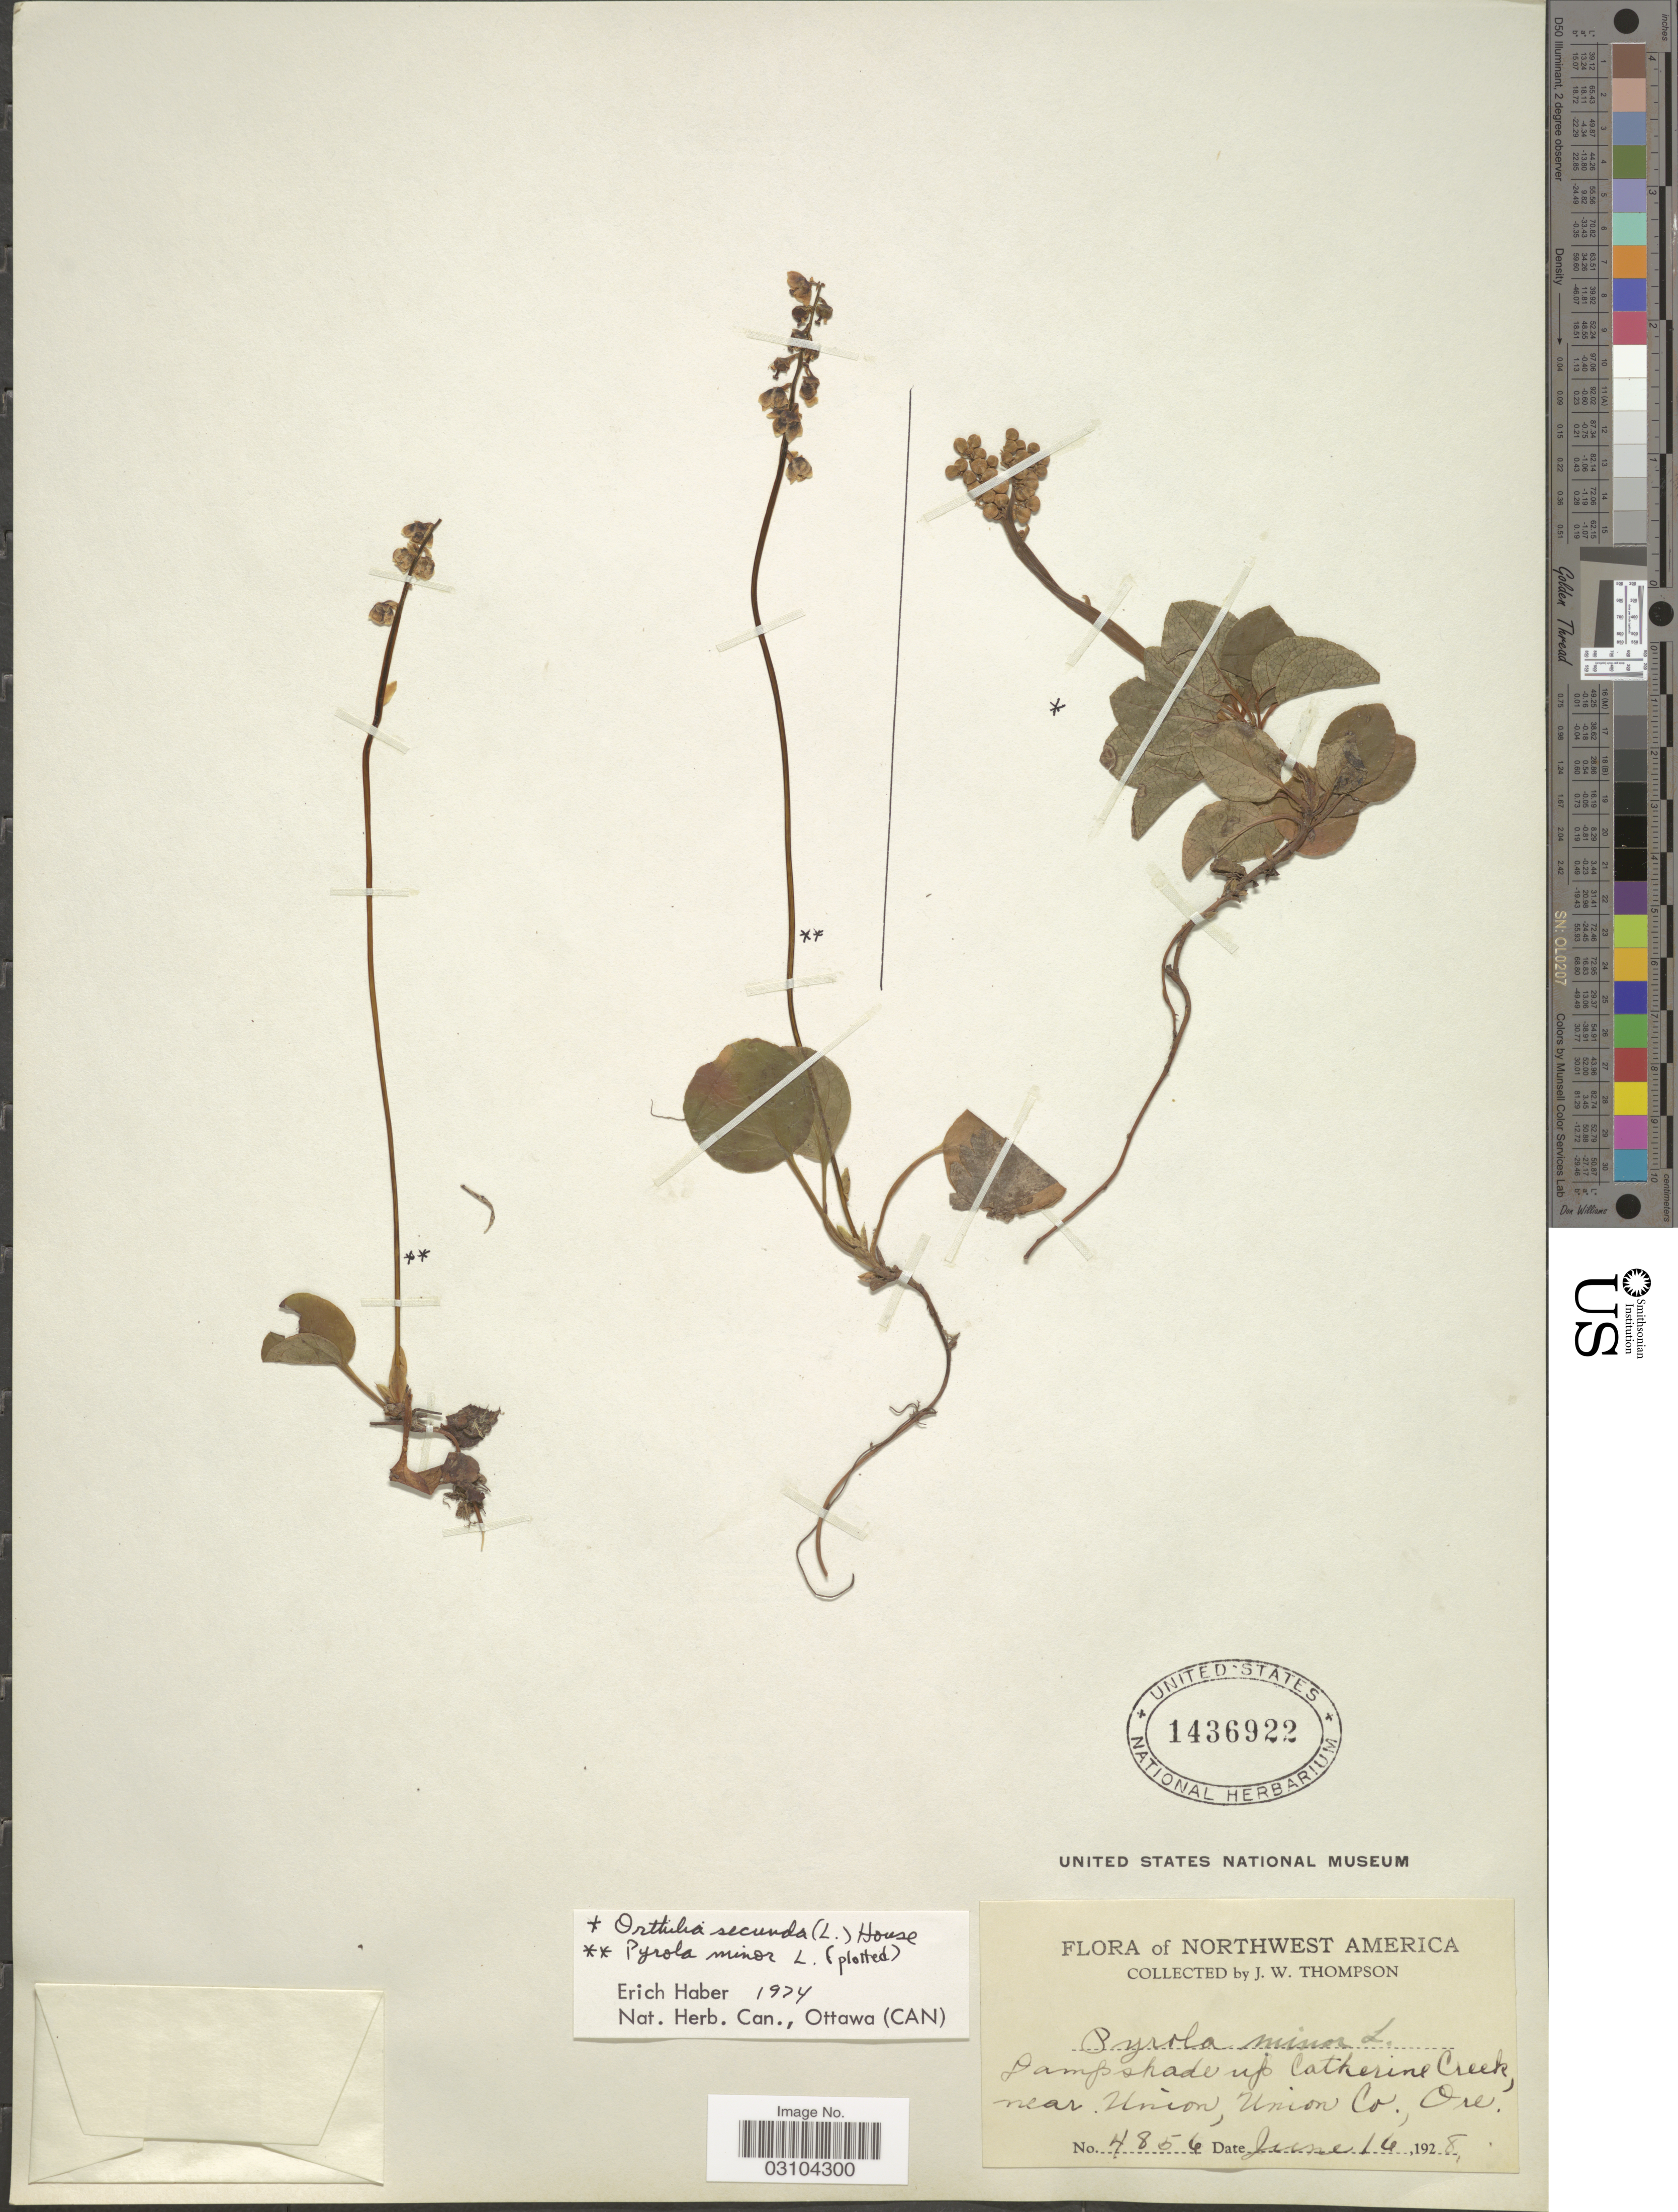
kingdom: Plantae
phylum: Tracheophyta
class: Magnoliopsida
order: Ericales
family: Ericaceae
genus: Pyrola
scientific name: Pyrola minor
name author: L.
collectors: J. Thompson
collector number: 4856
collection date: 1928-06-16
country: United States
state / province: Oregon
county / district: Union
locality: Northwest America, Dampshade up Catherine Creek, near. Union, Union Co.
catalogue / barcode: US 1436922